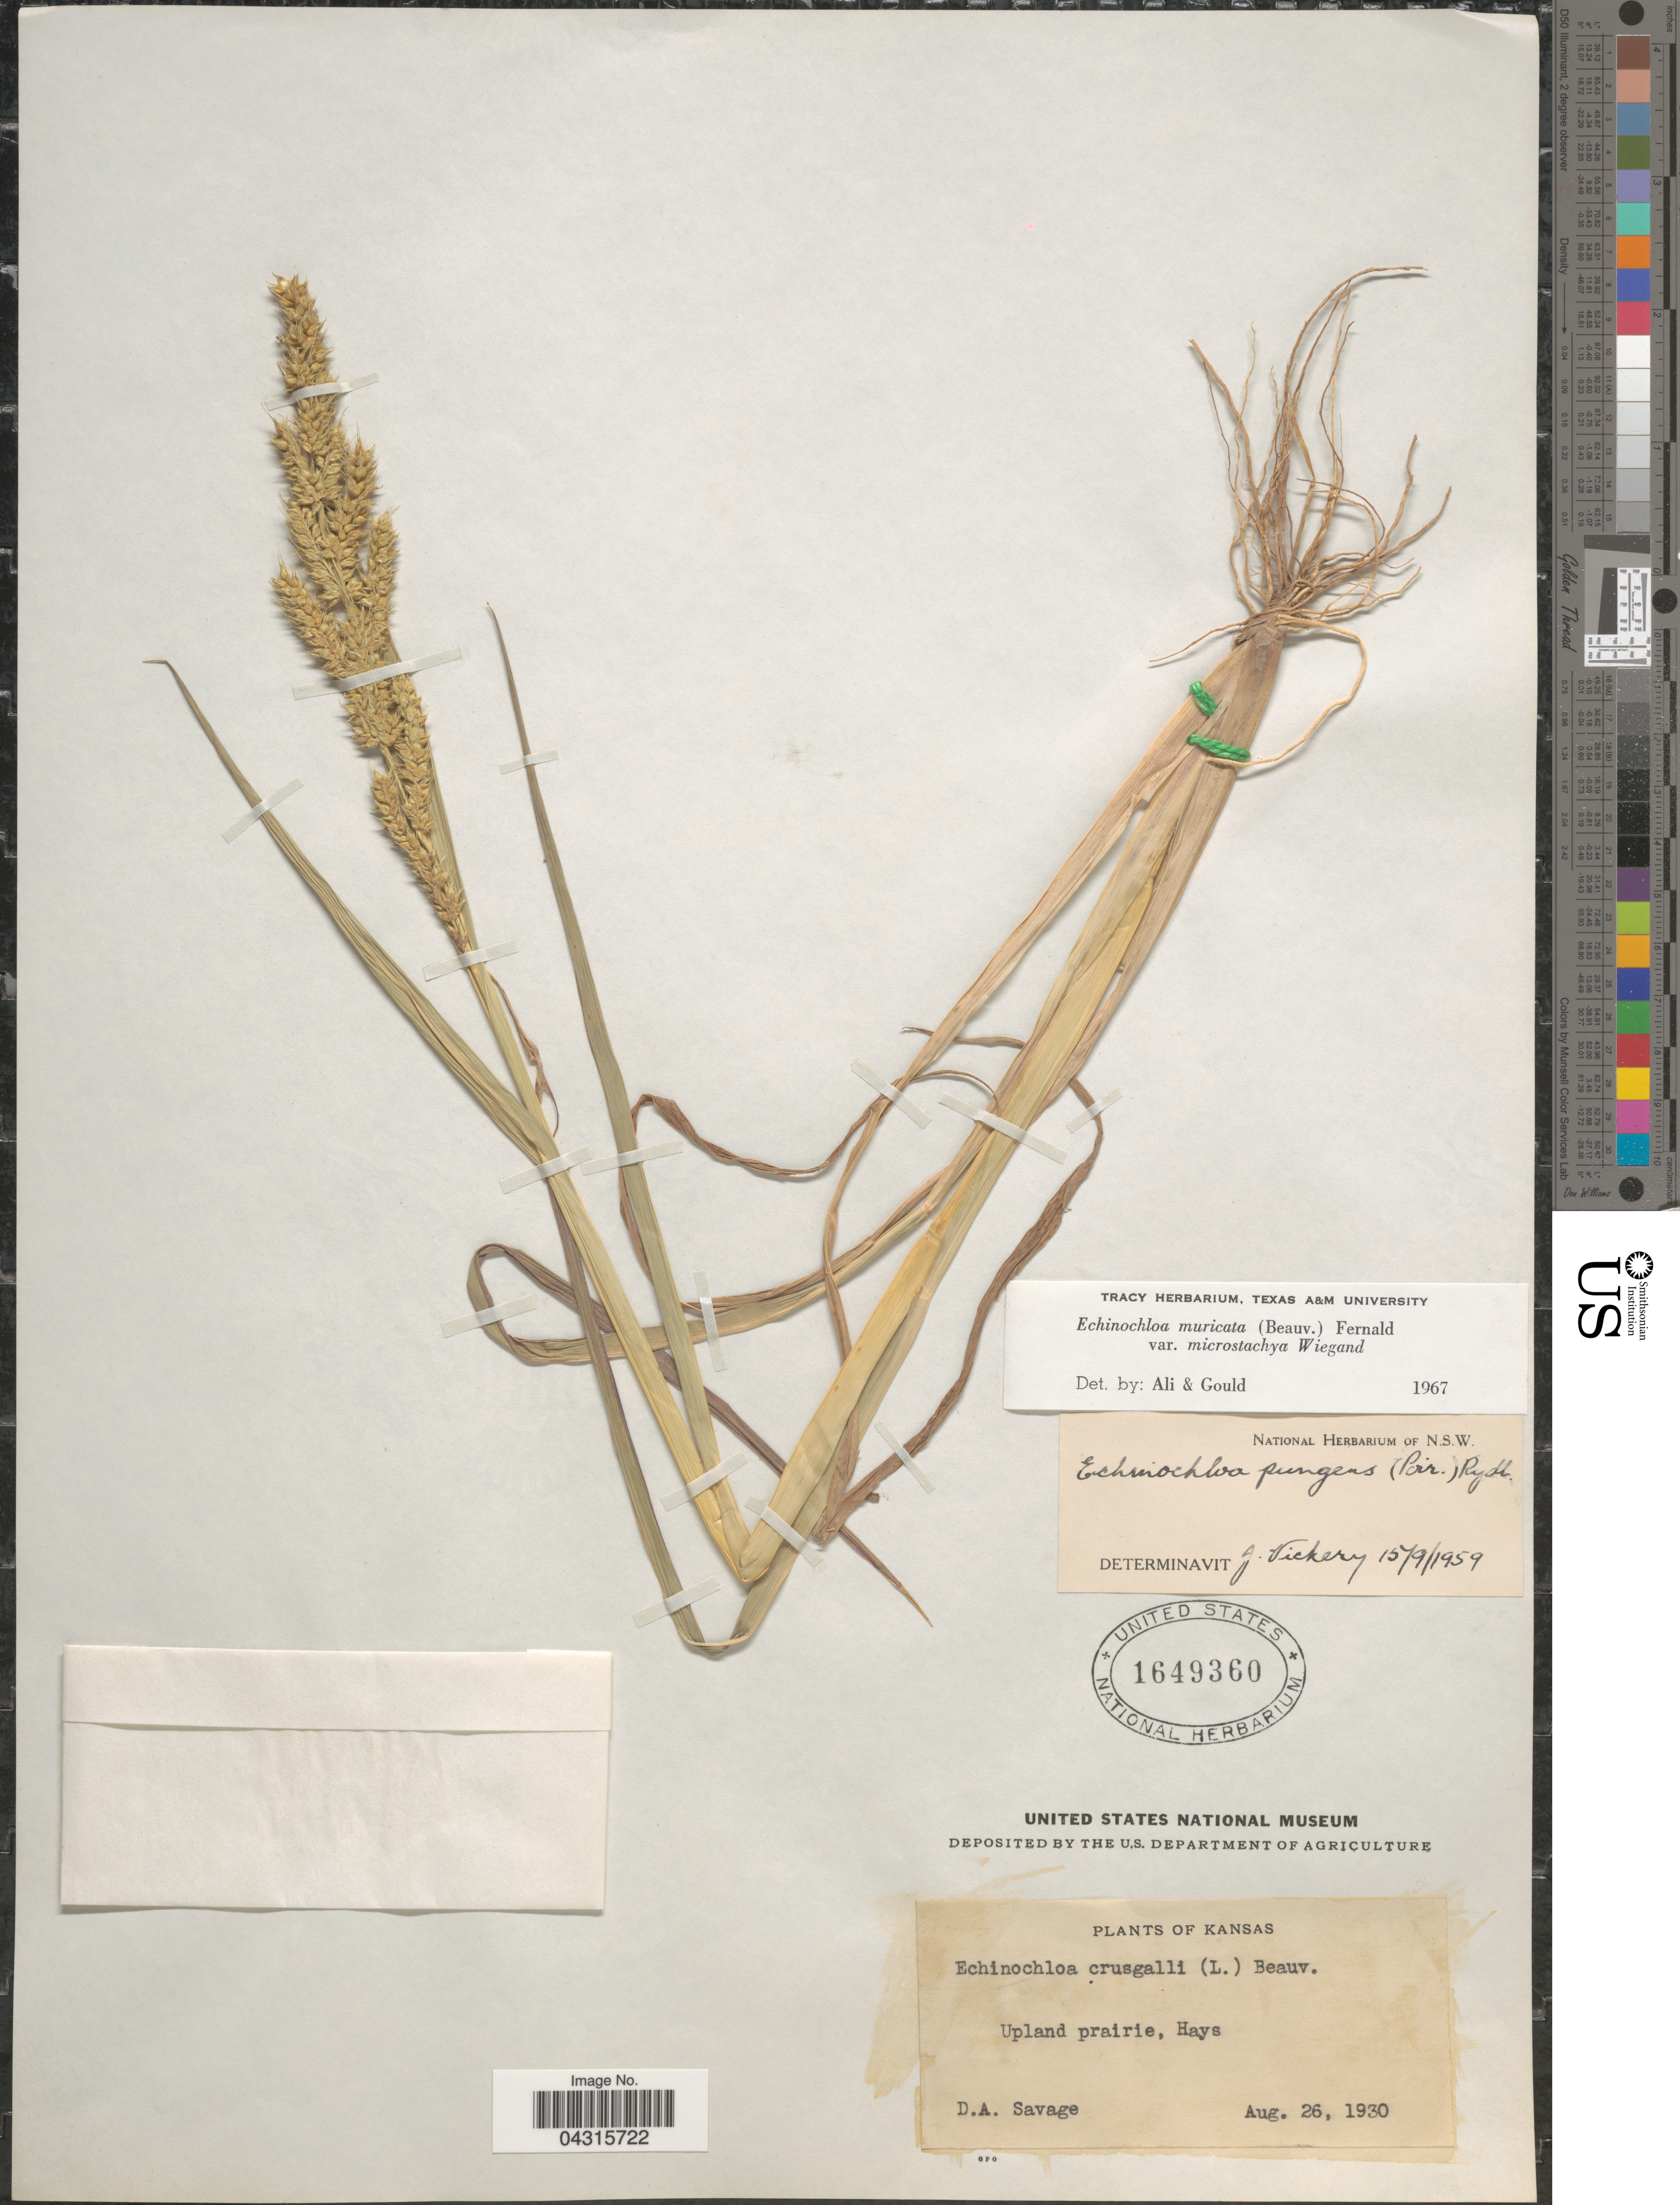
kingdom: Plantae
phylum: Tracheophyta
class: Liliopsida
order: Poales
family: Poaceae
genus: Echinochloa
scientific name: Echinochloa muricata var. microstachya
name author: Wiegand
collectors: D. Savage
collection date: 1930-08-26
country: United States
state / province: Kansas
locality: Upland prairie, Hays.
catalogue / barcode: US 1649360